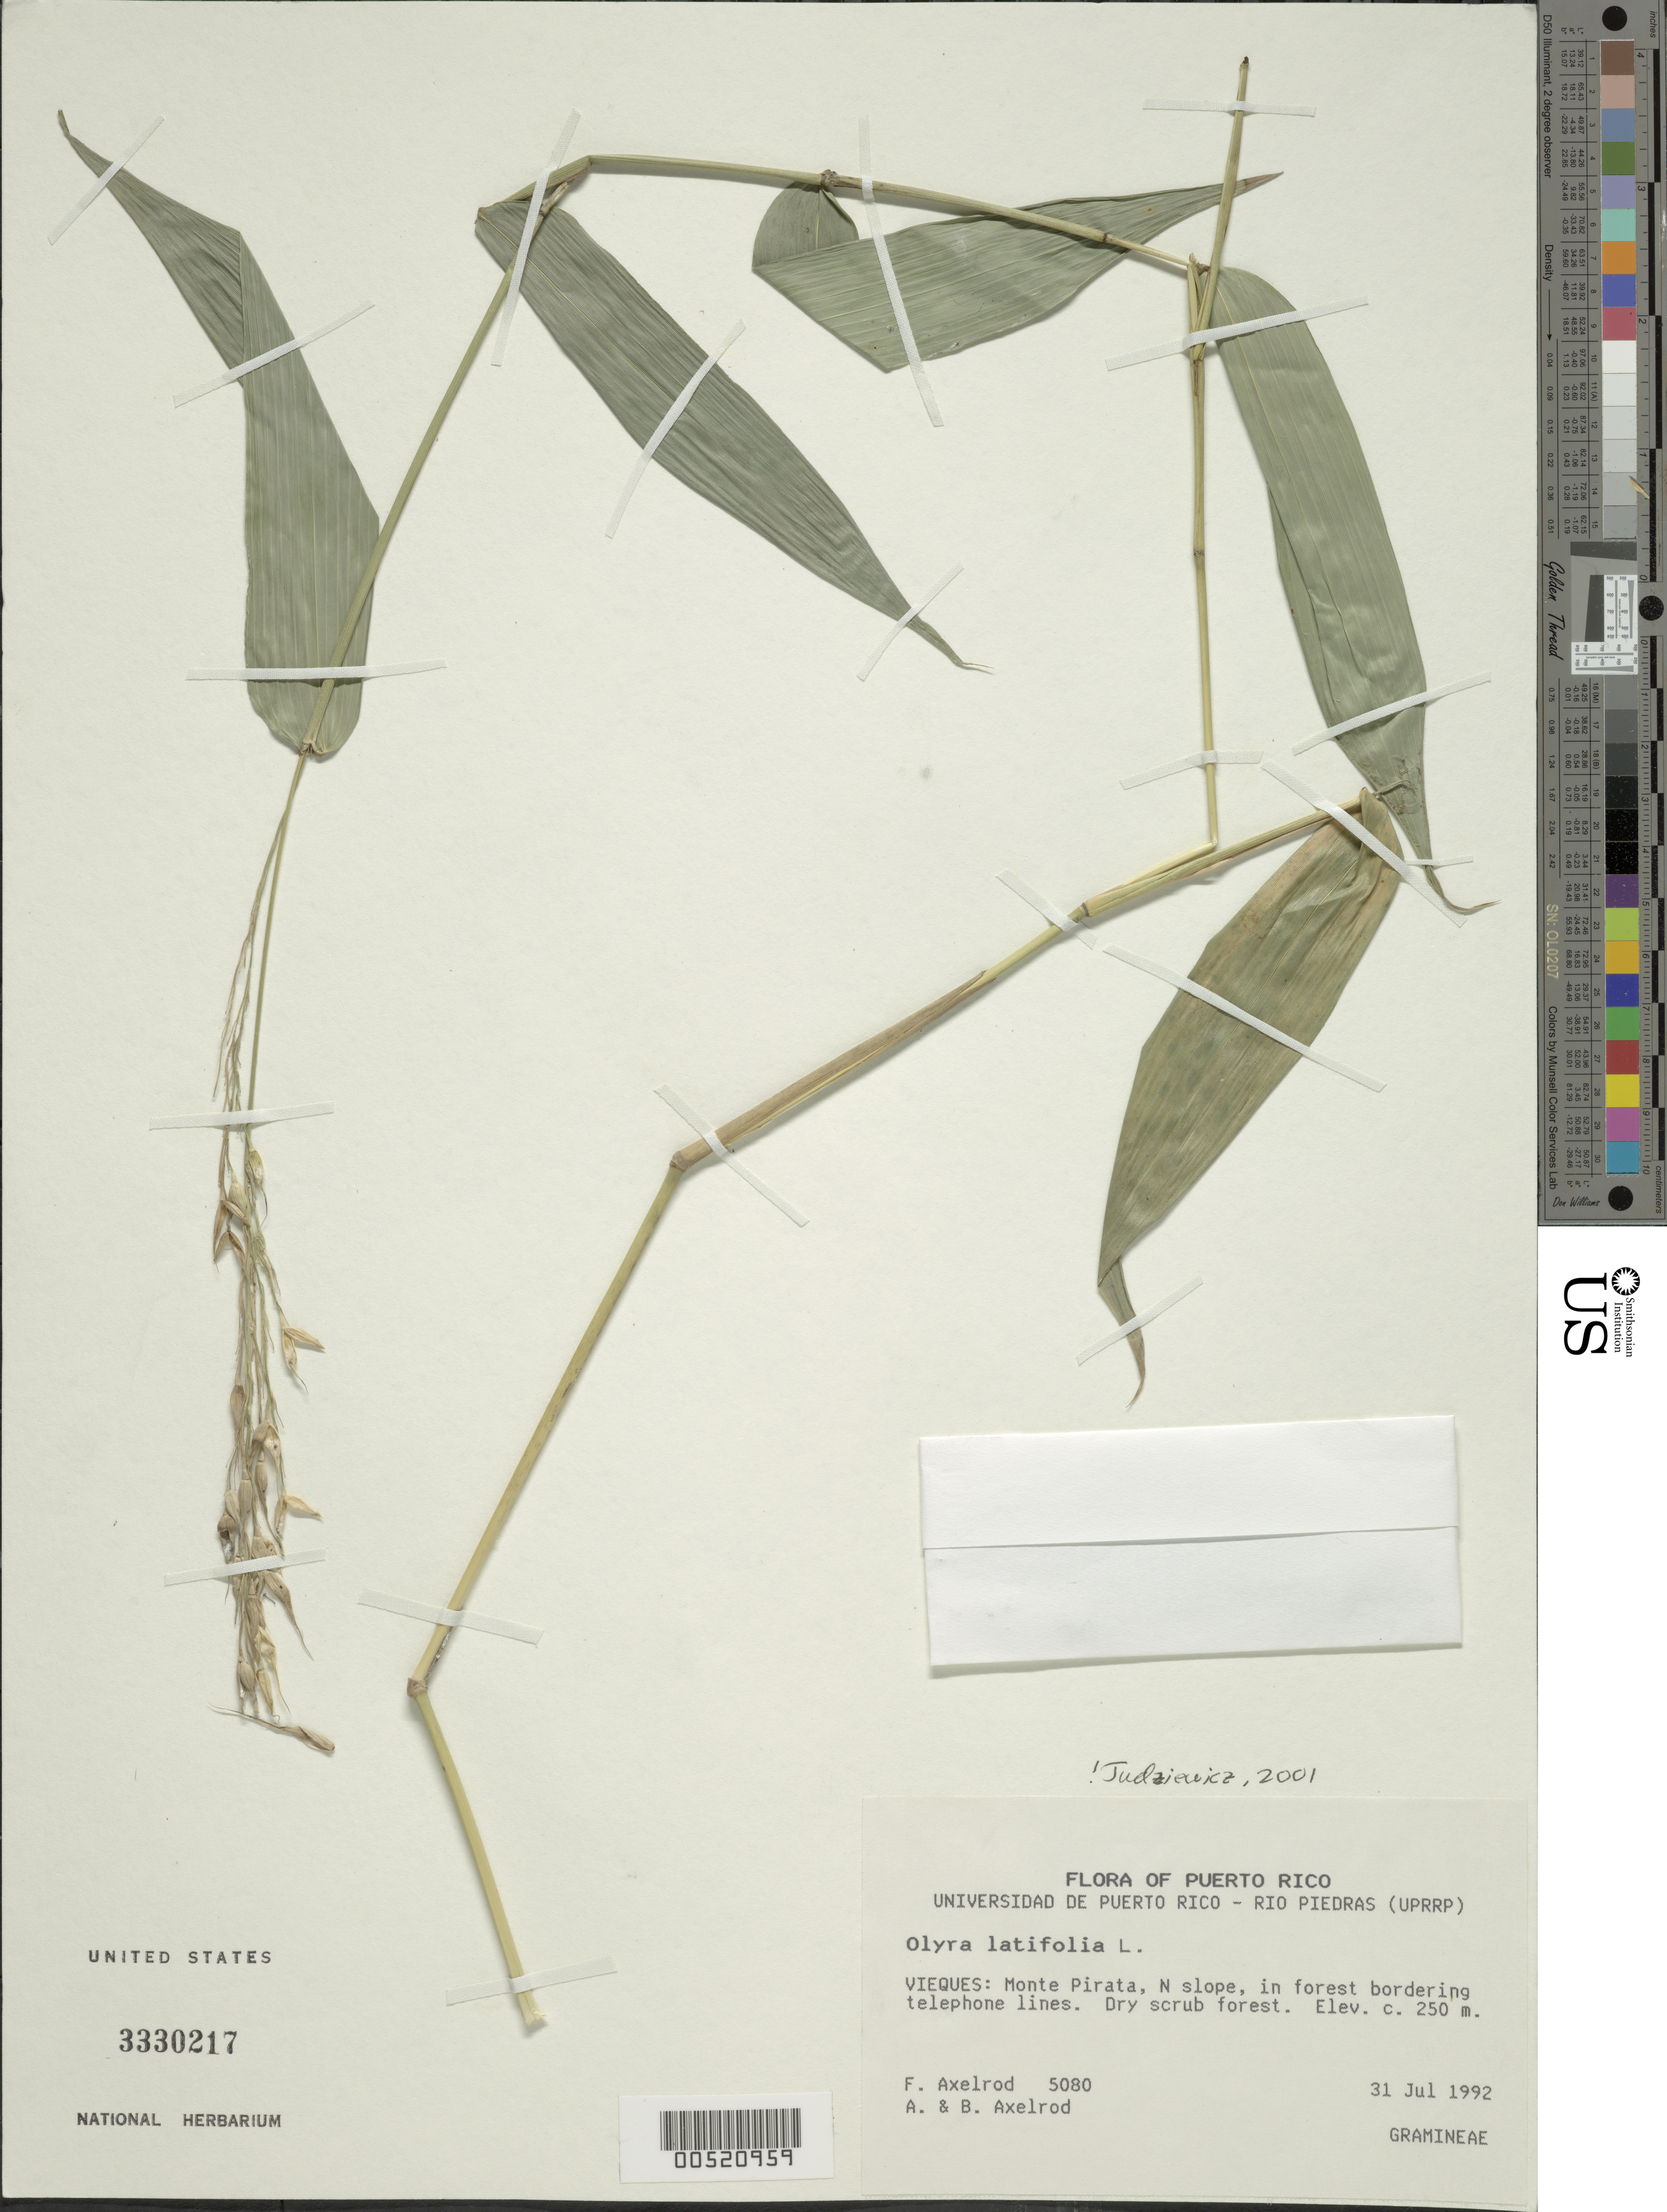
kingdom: Plantae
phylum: Tracheophyta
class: Liliopsida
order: Poales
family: Poaceae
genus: Olyra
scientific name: Olyra latifolia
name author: L.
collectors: F. S. Axelrod, A. Axelrod & B. Axelrod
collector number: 5080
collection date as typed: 31 Jul 1992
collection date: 1992-07-31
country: Puerto Rico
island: Greater Antilles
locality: Vieques Island; Monte Pirata, N slope, in forest bordering telephone lines.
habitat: Dry scrub forest.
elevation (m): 250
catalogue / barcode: US 3330217